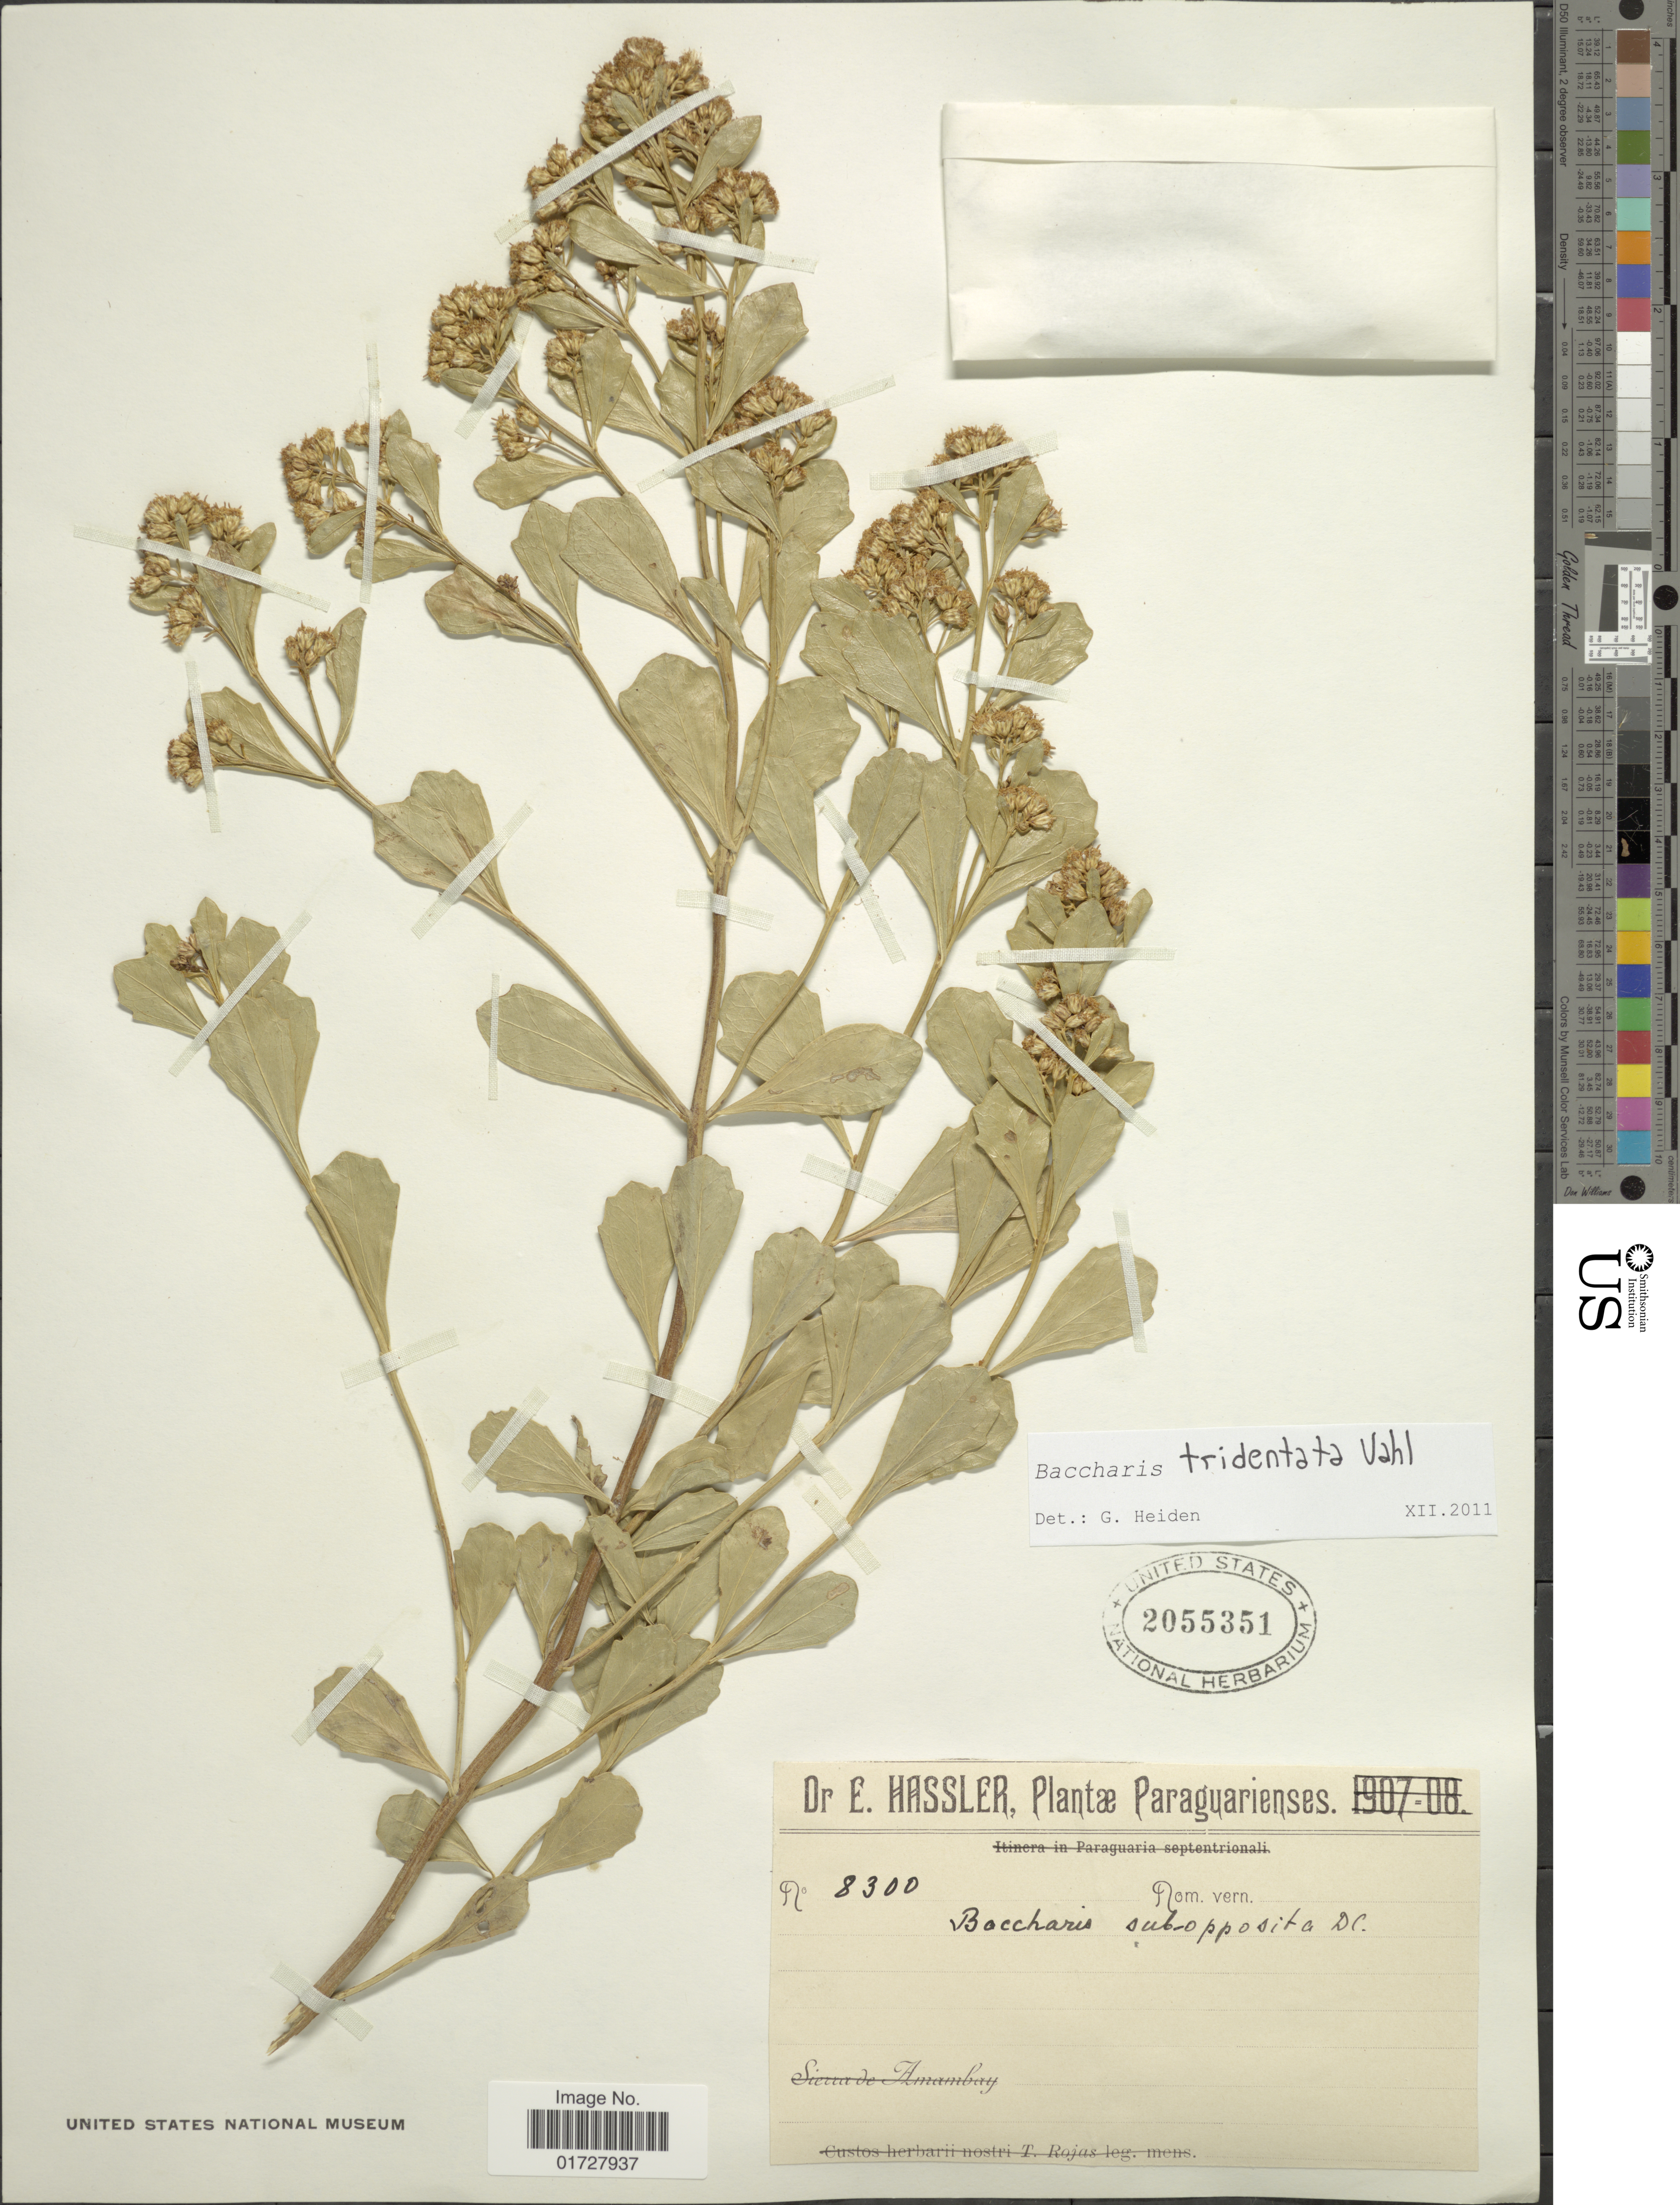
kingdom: Plantae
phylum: Tracheophyta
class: Magnoliopsida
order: Asterales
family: Asteraceae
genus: Baccharis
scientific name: Baccharis tridentata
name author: Vahl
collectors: E. Hassler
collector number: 8300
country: Paraguay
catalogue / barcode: US 2055351